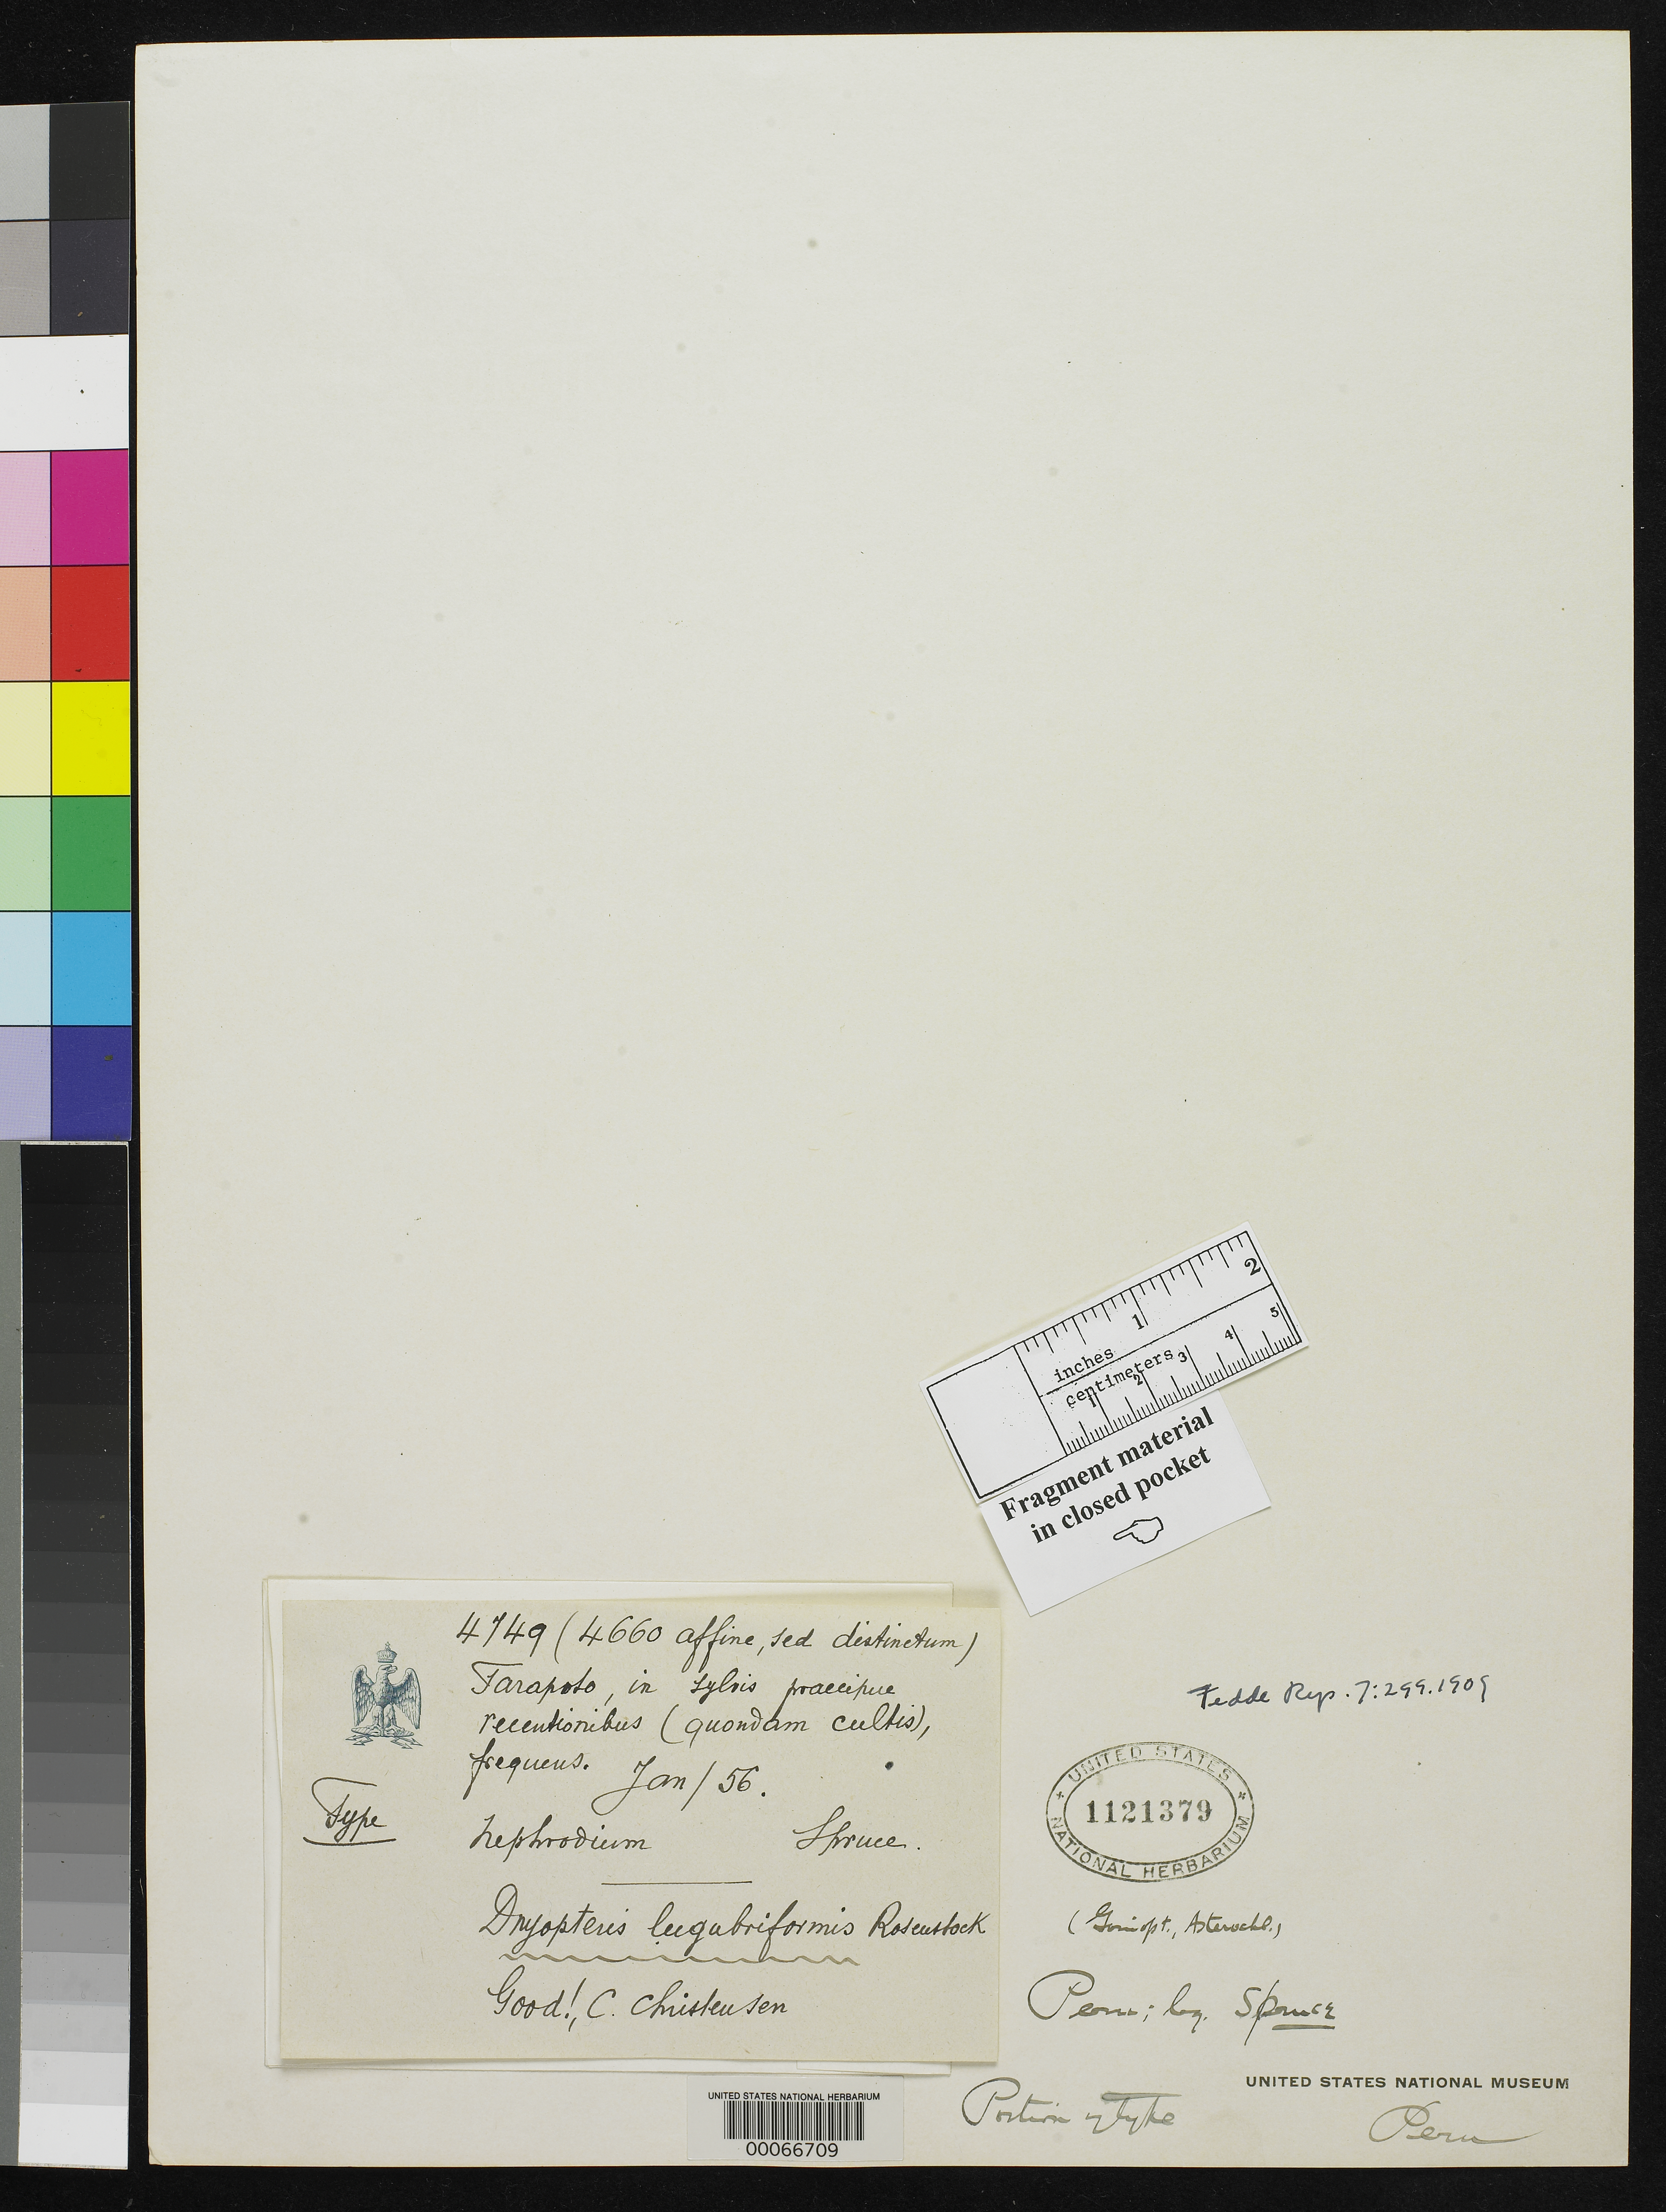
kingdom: Plantae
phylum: Tracheophyta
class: Polypodiopsida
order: Polypodiales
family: Dryopteridaceae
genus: Dryopteris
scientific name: Dryopteris lugubriformis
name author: Rosenst.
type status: Type Fragment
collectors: R. Spruce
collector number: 4149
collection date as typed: Jan 1856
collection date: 1856-01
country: Ecuador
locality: Tarapoto.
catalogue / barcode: US 1121379